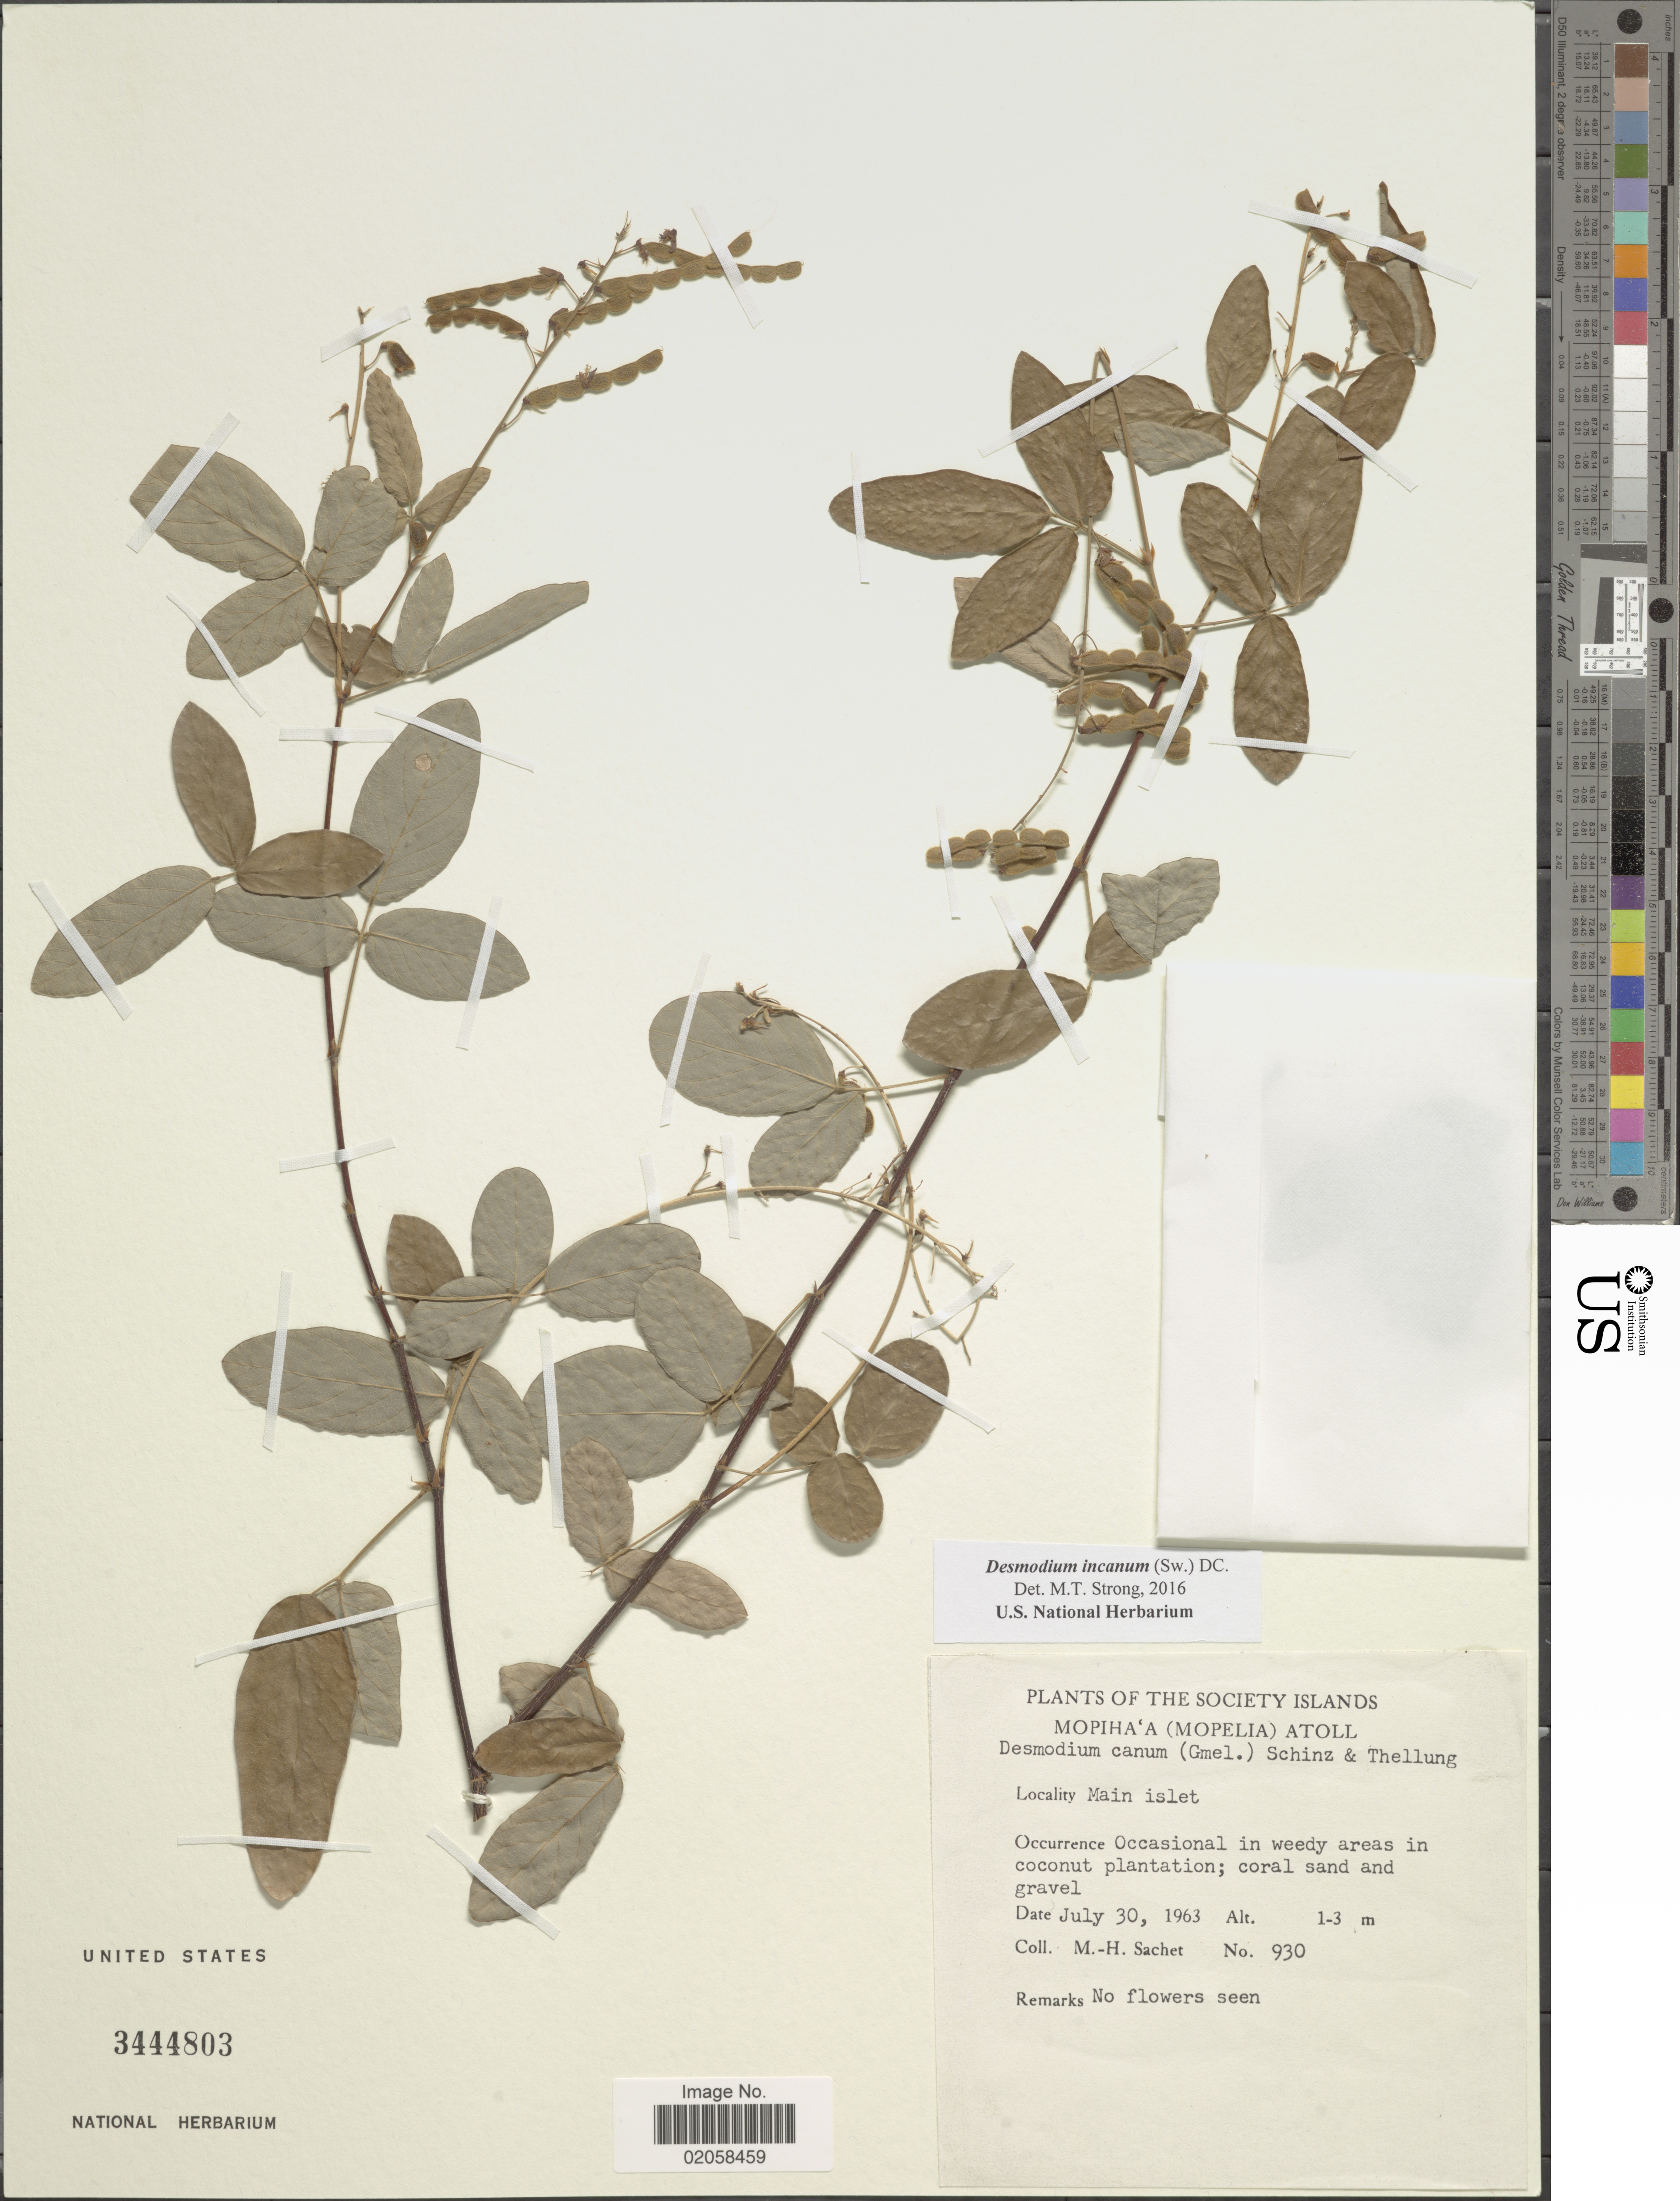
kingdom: Plantae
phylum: Tracheophyta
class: Magnoliopsida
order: Fabales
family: Fabaceae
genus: Desmodium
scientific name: Desmodium incanum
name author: (Sw.) DC.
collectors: M.-H. Sachet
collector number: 930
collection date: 1963-07-30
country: French Polynesia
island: Maupihaa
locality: Society Islands, Mopiha'a (Mopelia) Atoll, Main Islet, occasional in weedy areas in coconut plantation.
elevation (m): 1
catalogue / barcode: US 3444803